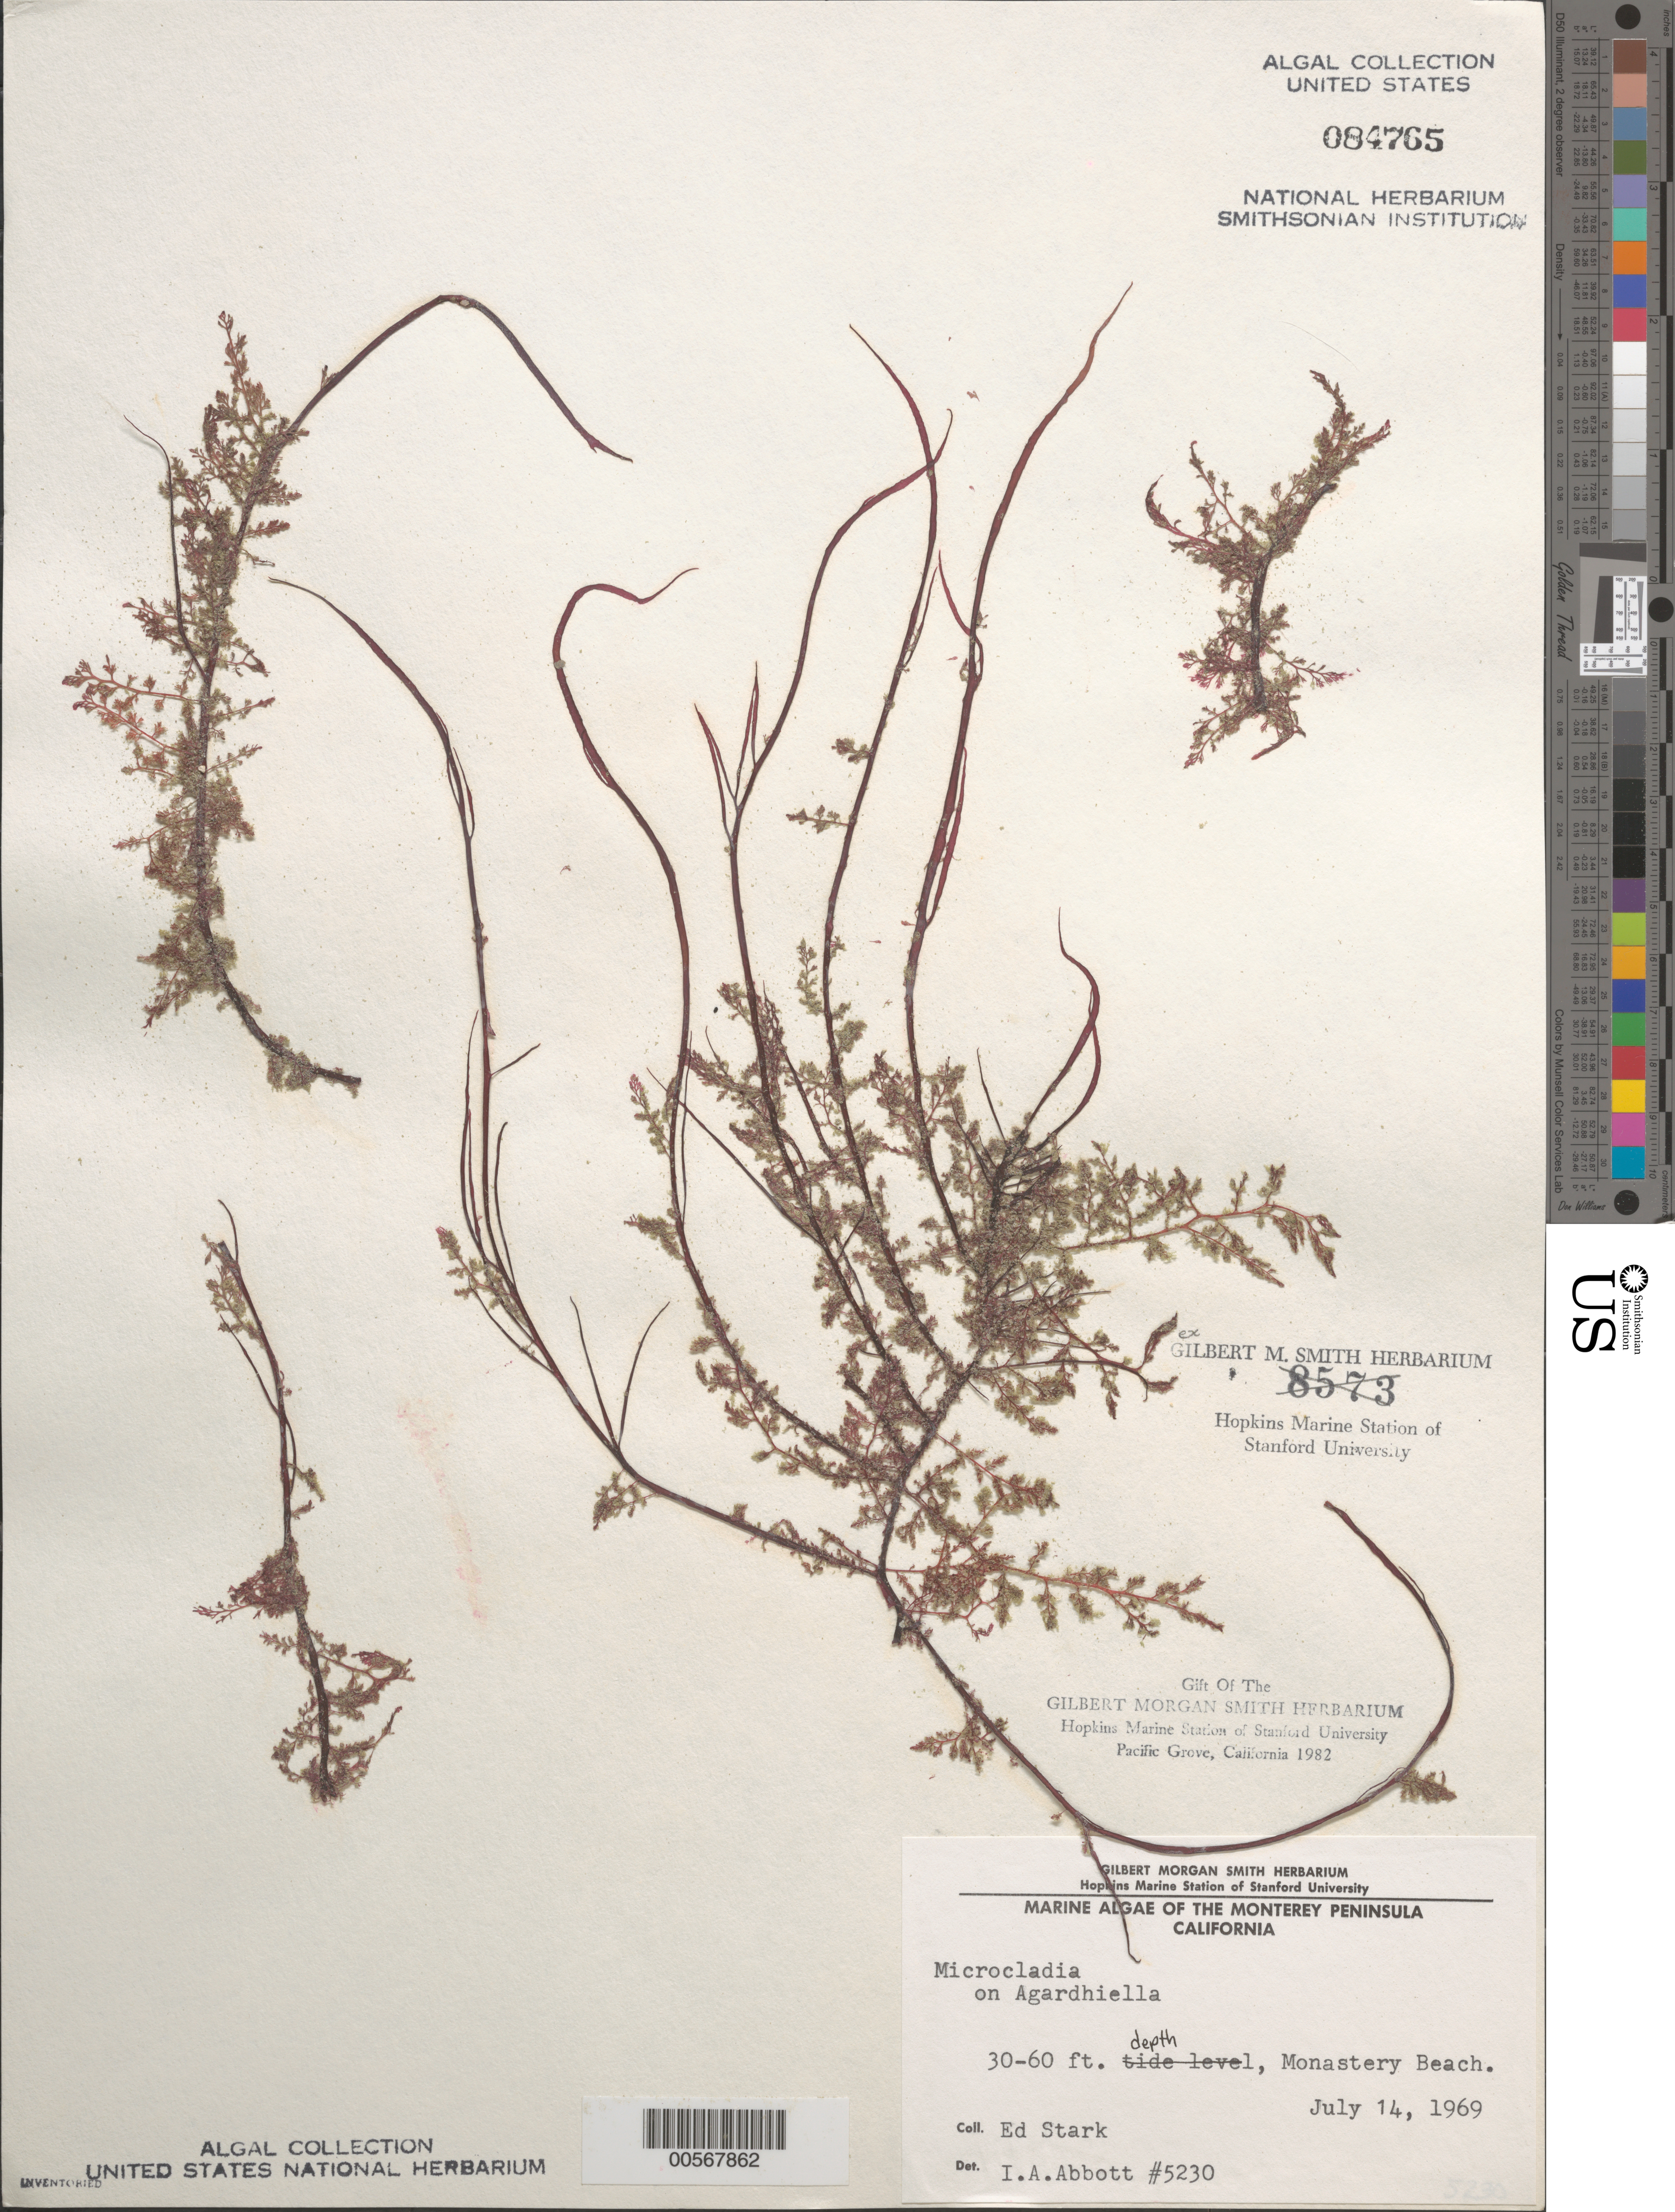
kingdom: Plantae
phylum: Rhodophyta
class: Florideophyceae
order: Ceramiales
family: Ceramiaceae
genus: Microcladia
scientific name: Microcladia sp.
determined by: Abbott, Isabella A.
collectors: E. Stark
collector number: IAA 5230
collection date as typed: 14 Jul 1969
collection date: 1969-07-14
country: United States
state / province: California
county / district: Monterey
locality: Monastery Beach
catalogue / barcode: US 84765